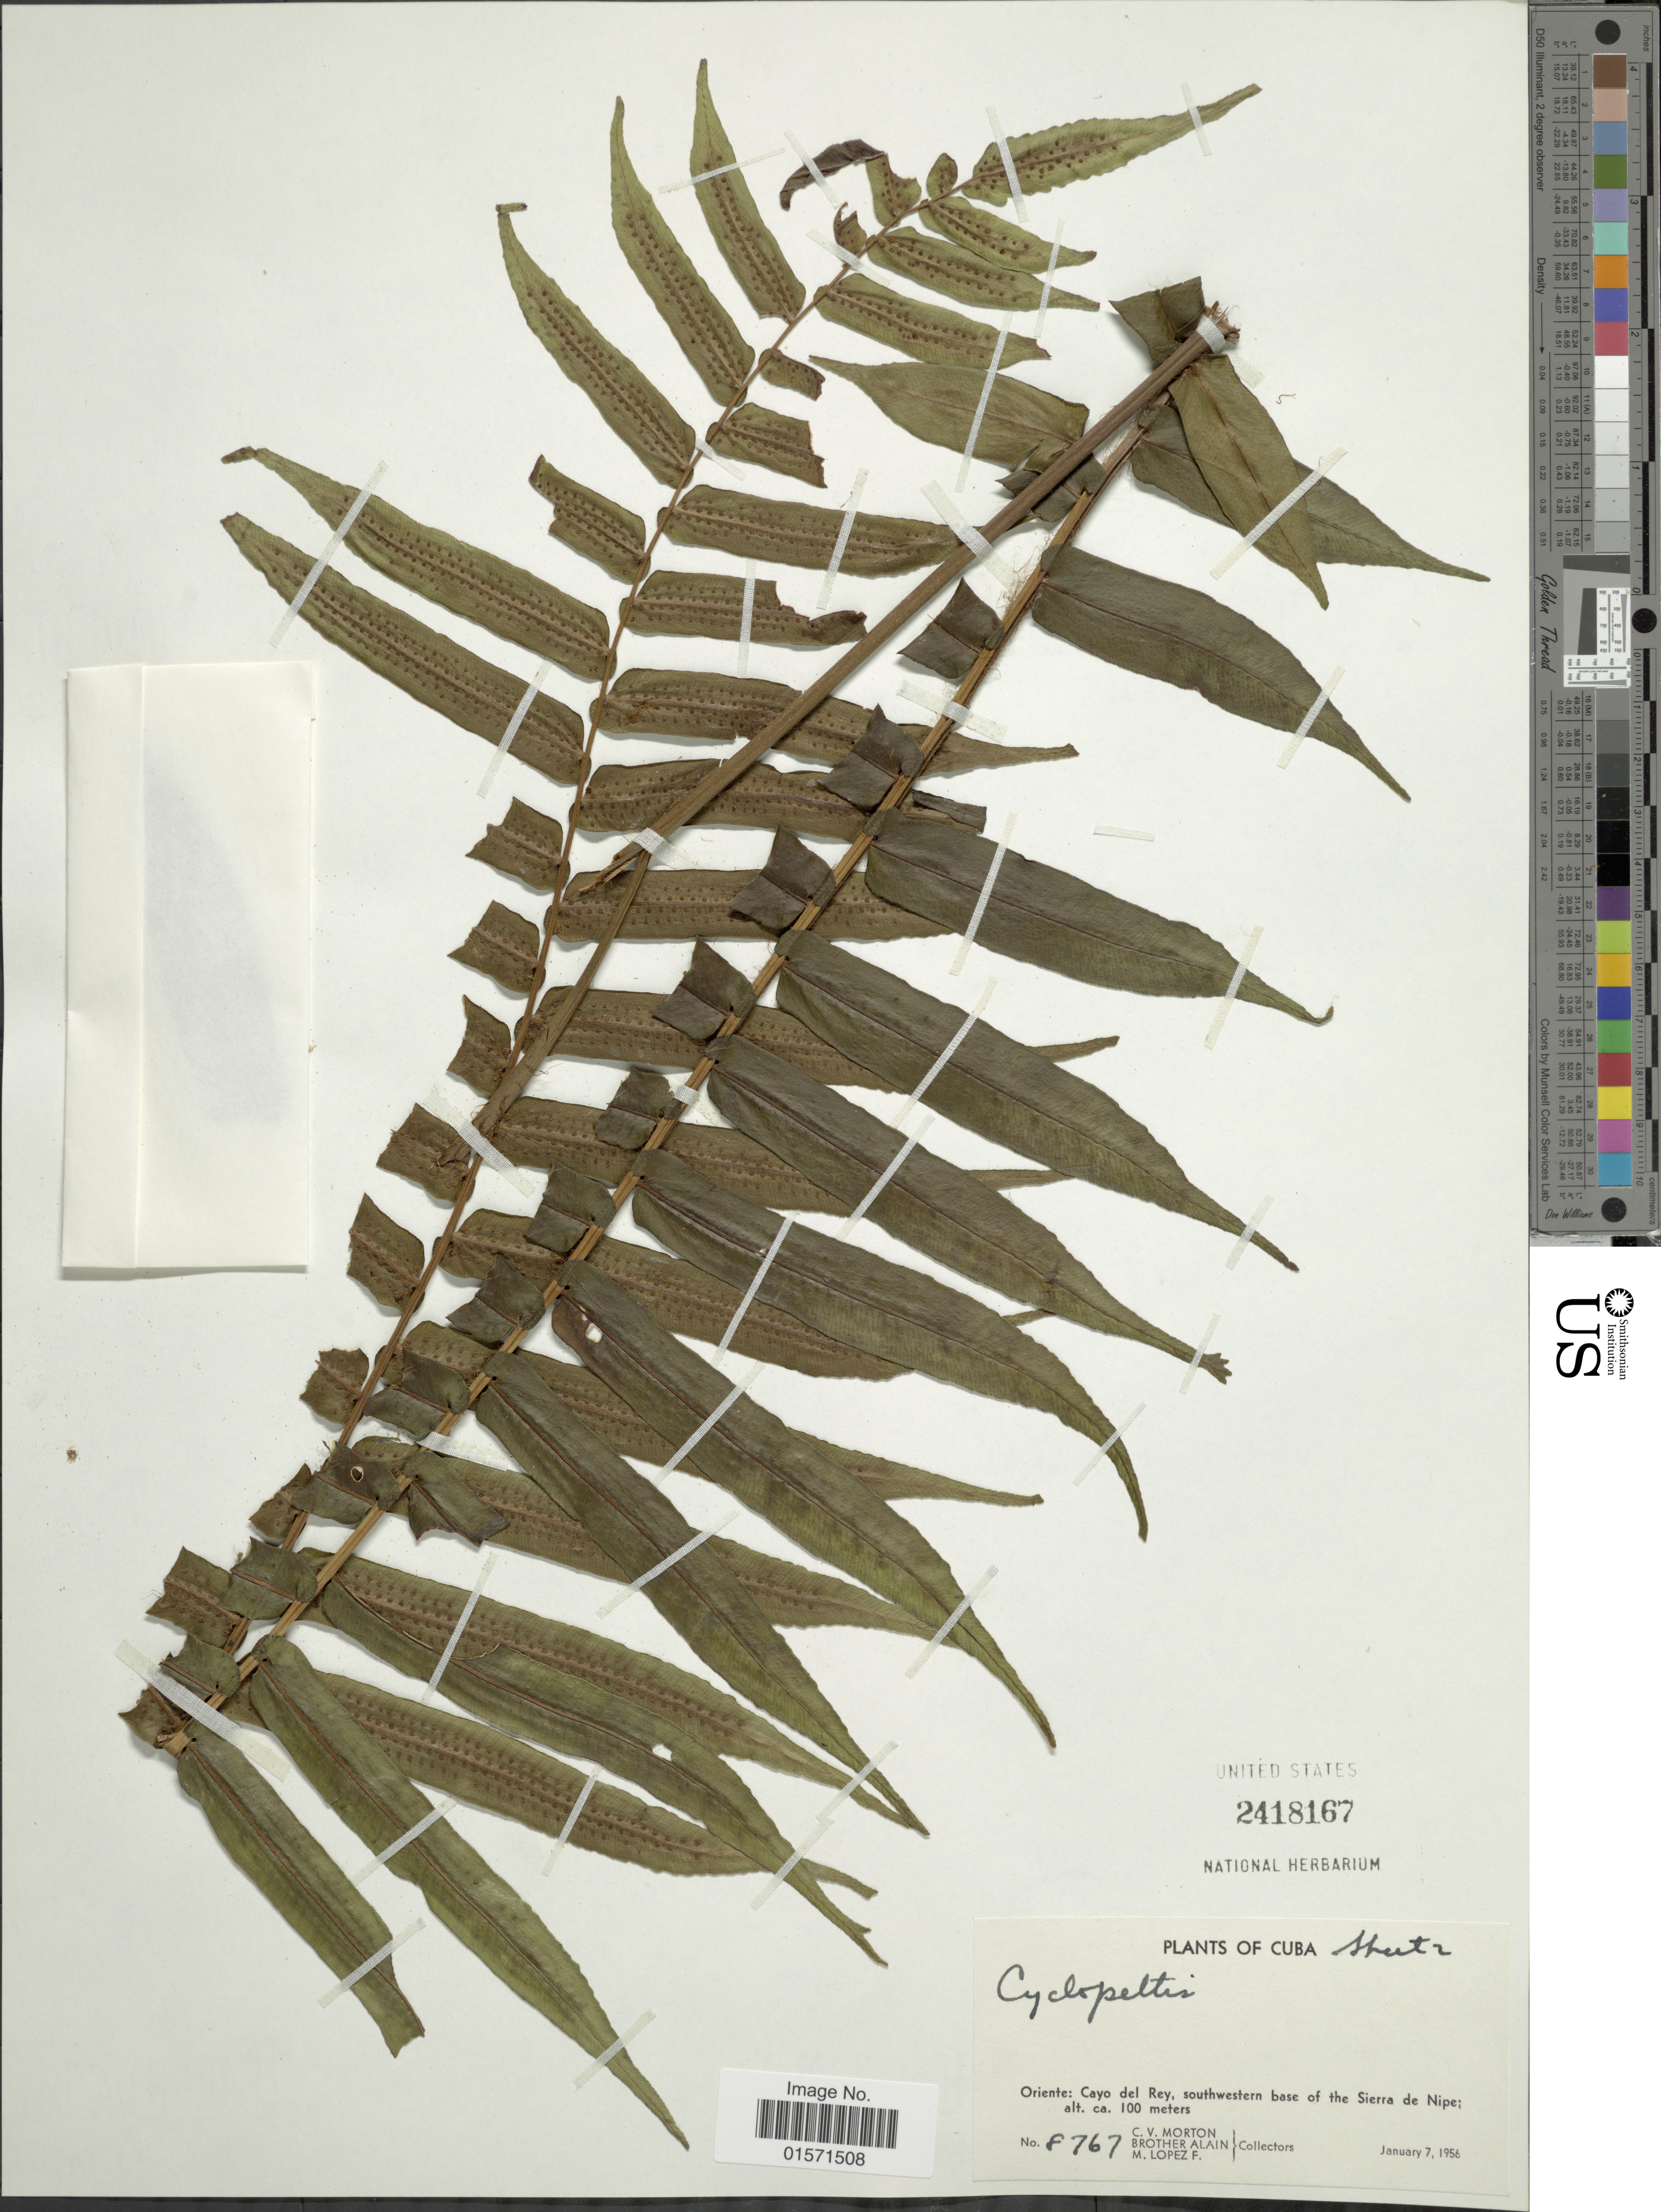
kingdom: Plantae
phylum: Tracheophyta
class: Polypodiopsida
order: Polypodiales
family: Lomariopsidaceae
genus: Cyclopeltis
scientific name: Cyclopeltis semicordata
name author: (Sw.) J. Sm.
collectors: C. V. Morton, Bro. Alain - DO NOT USE & M. Lopez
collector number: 8767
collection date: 1956-01-07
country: Cuba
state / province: Oriente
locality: Oriente: Cayo del Rey, southwestern base of the Sierra de Nipe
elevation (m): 100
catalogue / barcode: US 2418167